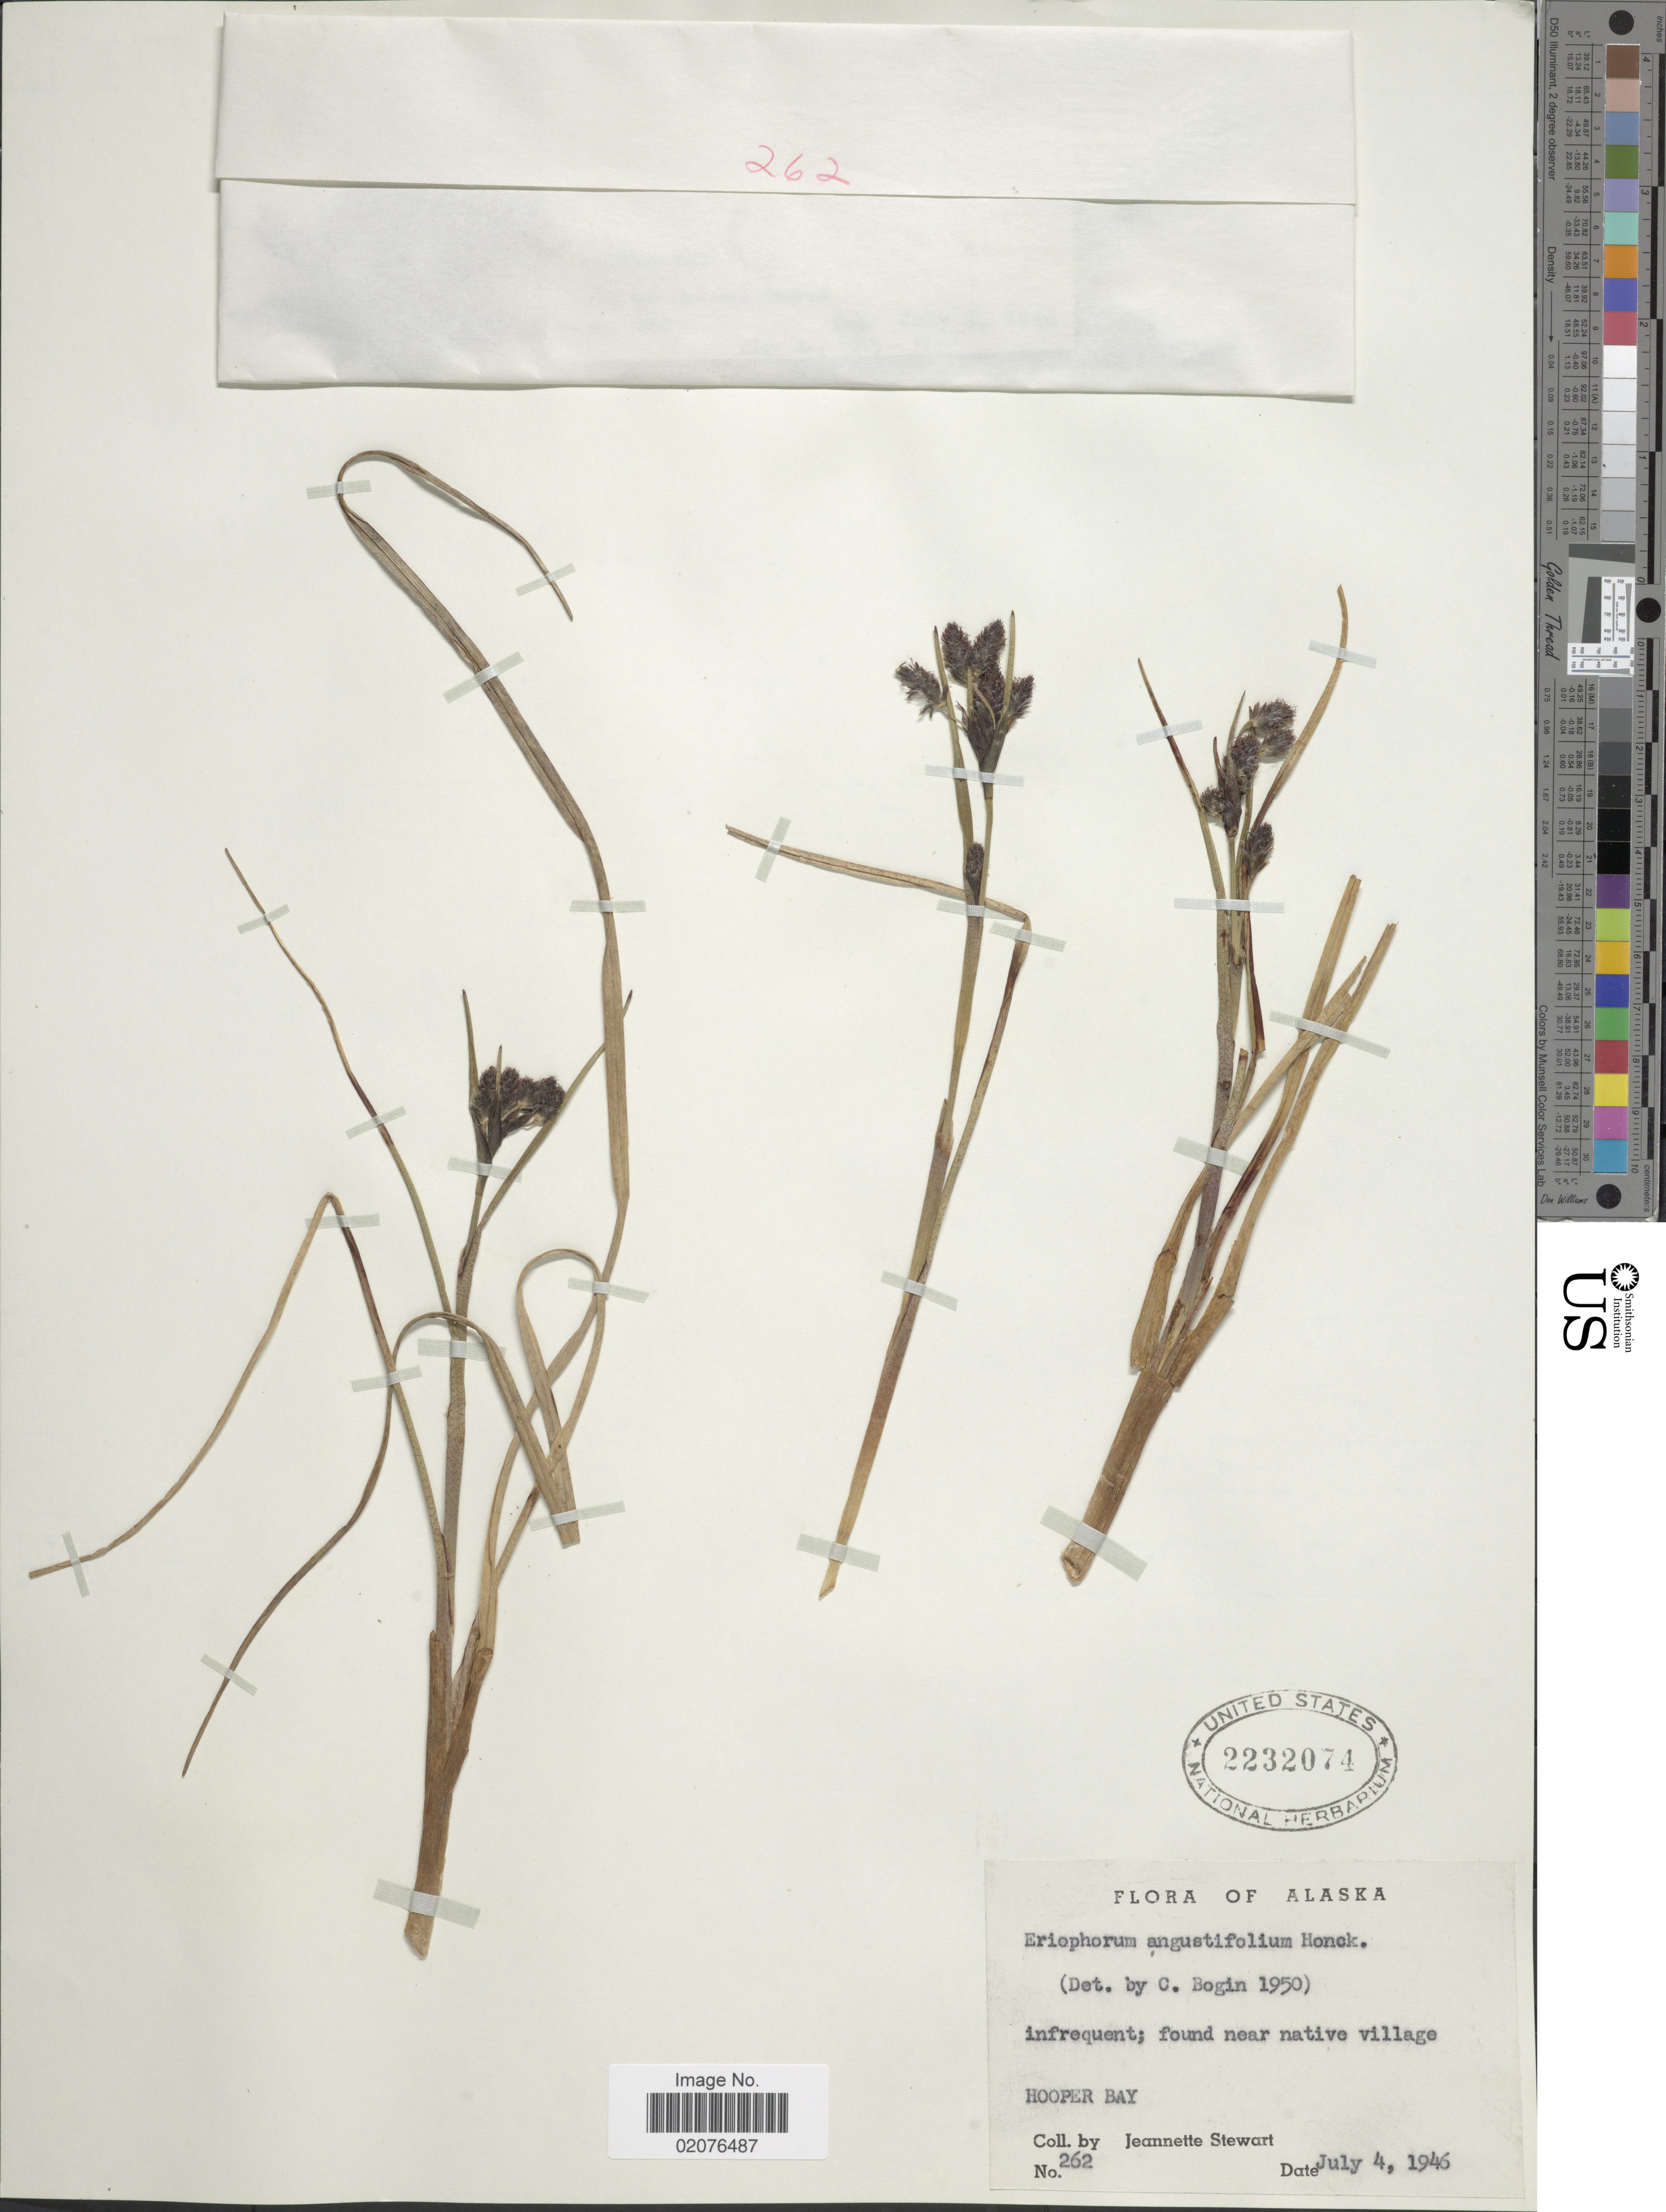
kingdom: Plantae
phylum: Tracheophyta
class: Liliopsida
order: Poales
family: Cyperaceae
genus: Eriophorum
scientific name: Eriophorum angustifolium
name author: Honck.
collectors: J. Stewart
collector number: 262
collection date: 1946-07-04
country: United States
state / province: Alaska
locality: Infrequent; found near native village, Hooper Bay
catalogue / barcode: US 2232074